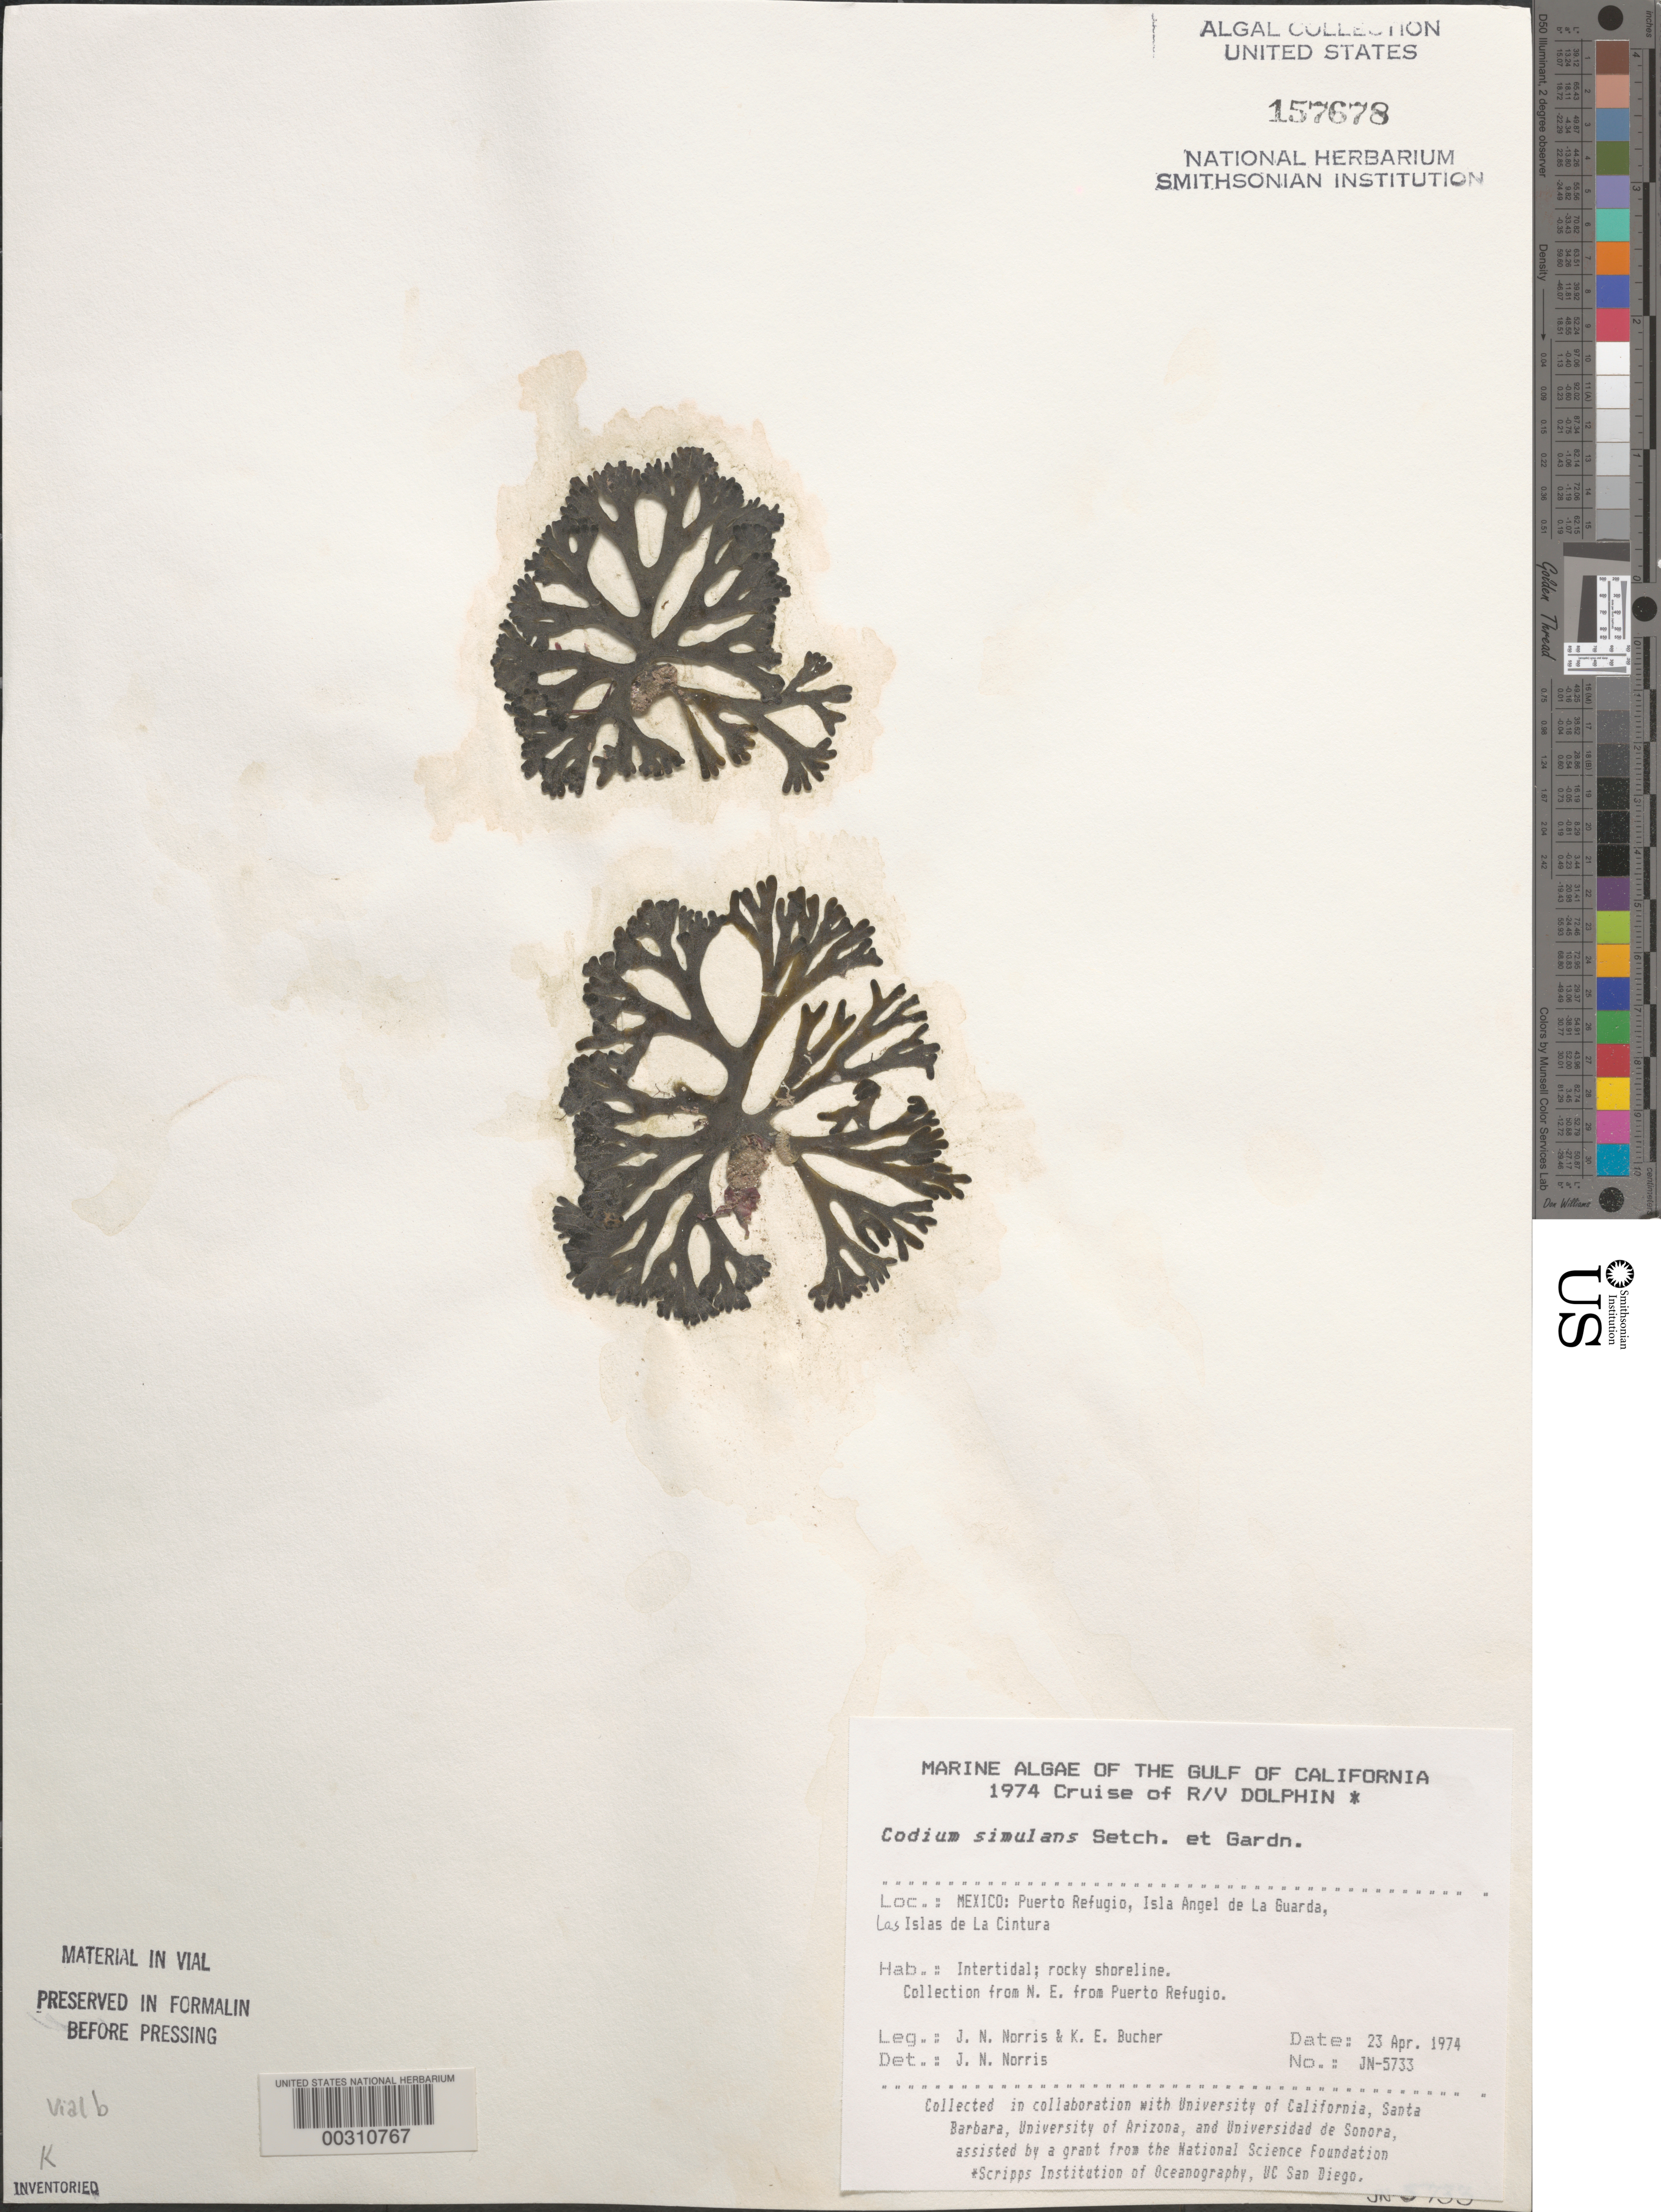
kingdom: Plantae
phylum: Chlorophyta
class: Ulvophyceae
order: Bryopsidales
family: Codiaceae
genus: Codium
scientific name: Codium simulans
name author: Setch. & N.L. Gardner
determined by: Norris, James N.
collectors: J. N. Norris & K. E. Bucher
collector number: JN-5733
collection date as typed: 23 Apr 1974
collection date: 1974-04-23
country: Mexico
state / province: Baja California Norte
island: Isla Angel de la Guarda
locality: Northeast of Puerto Refugio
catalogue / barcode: US 157678